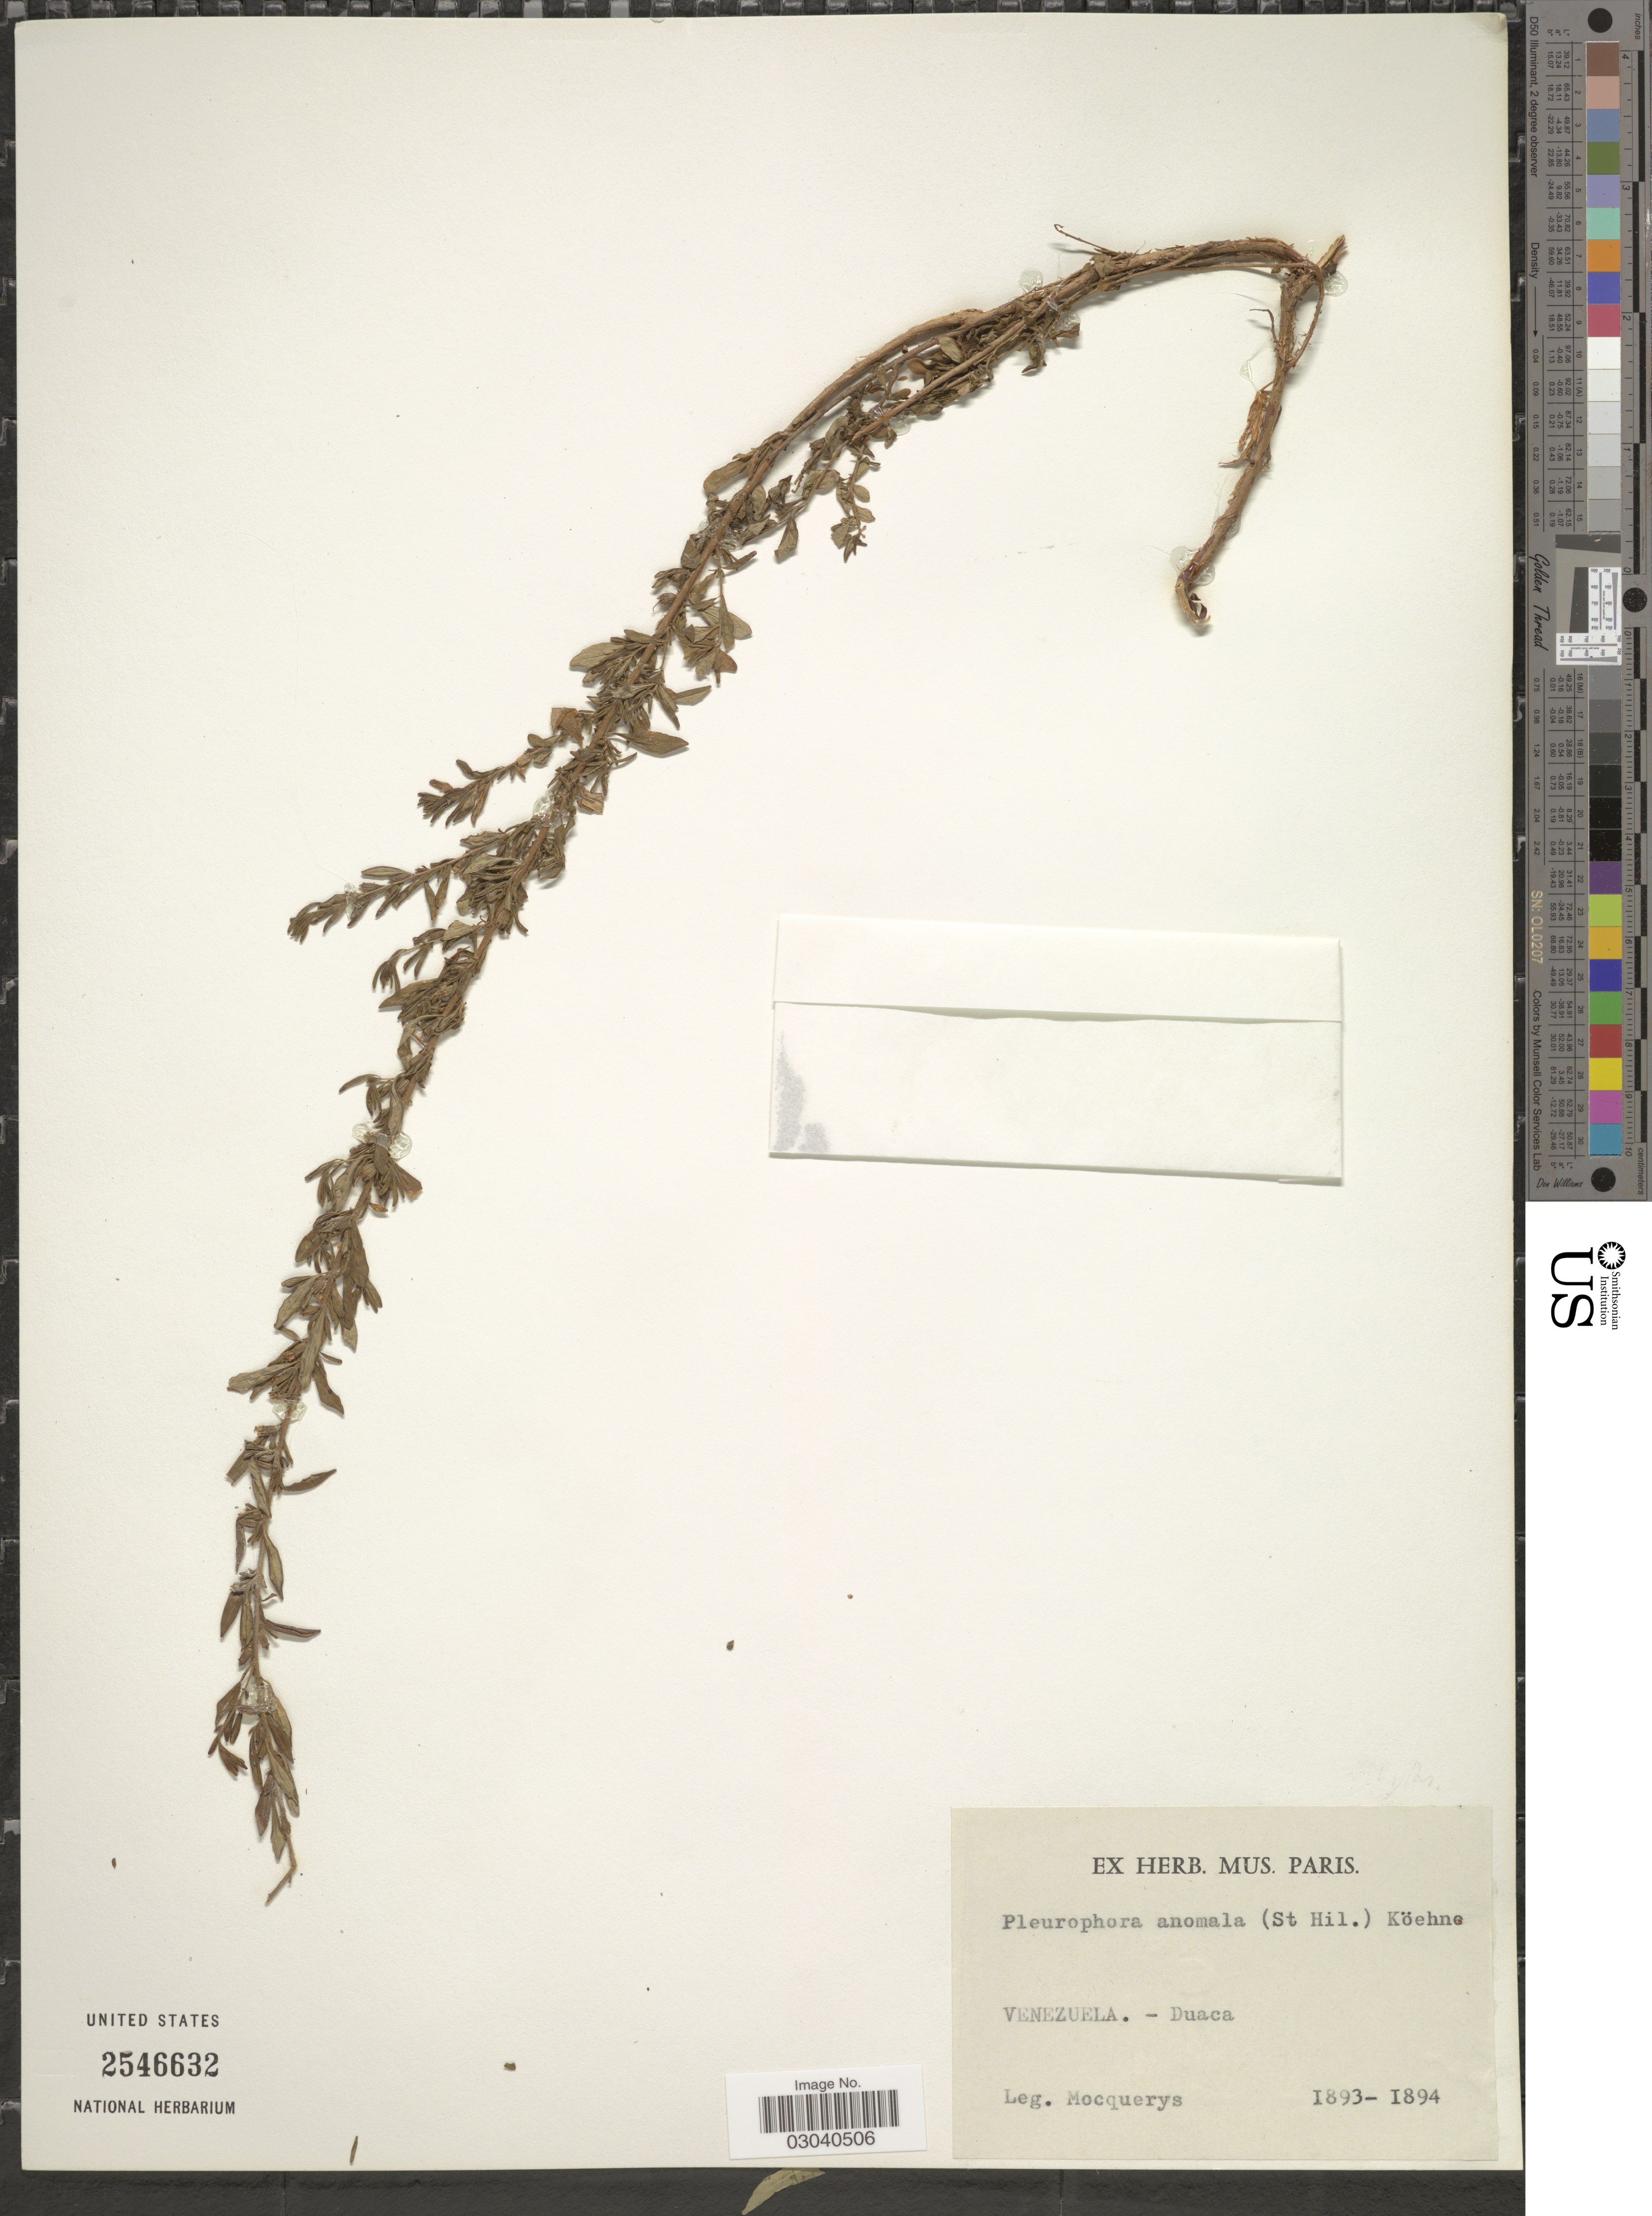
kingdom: Plantae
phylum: Tracheophyta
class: Magnoliopsida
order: Myrtales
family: Lythraceae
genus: Pleurophora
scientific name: Pleurophora anomala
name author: (A. St.-Hil.) Koehne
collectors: A. Mocquerys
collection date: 1893/1894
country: Venezuela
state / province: Lara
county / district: Crespo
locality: Duaca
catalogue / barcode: US 2546632